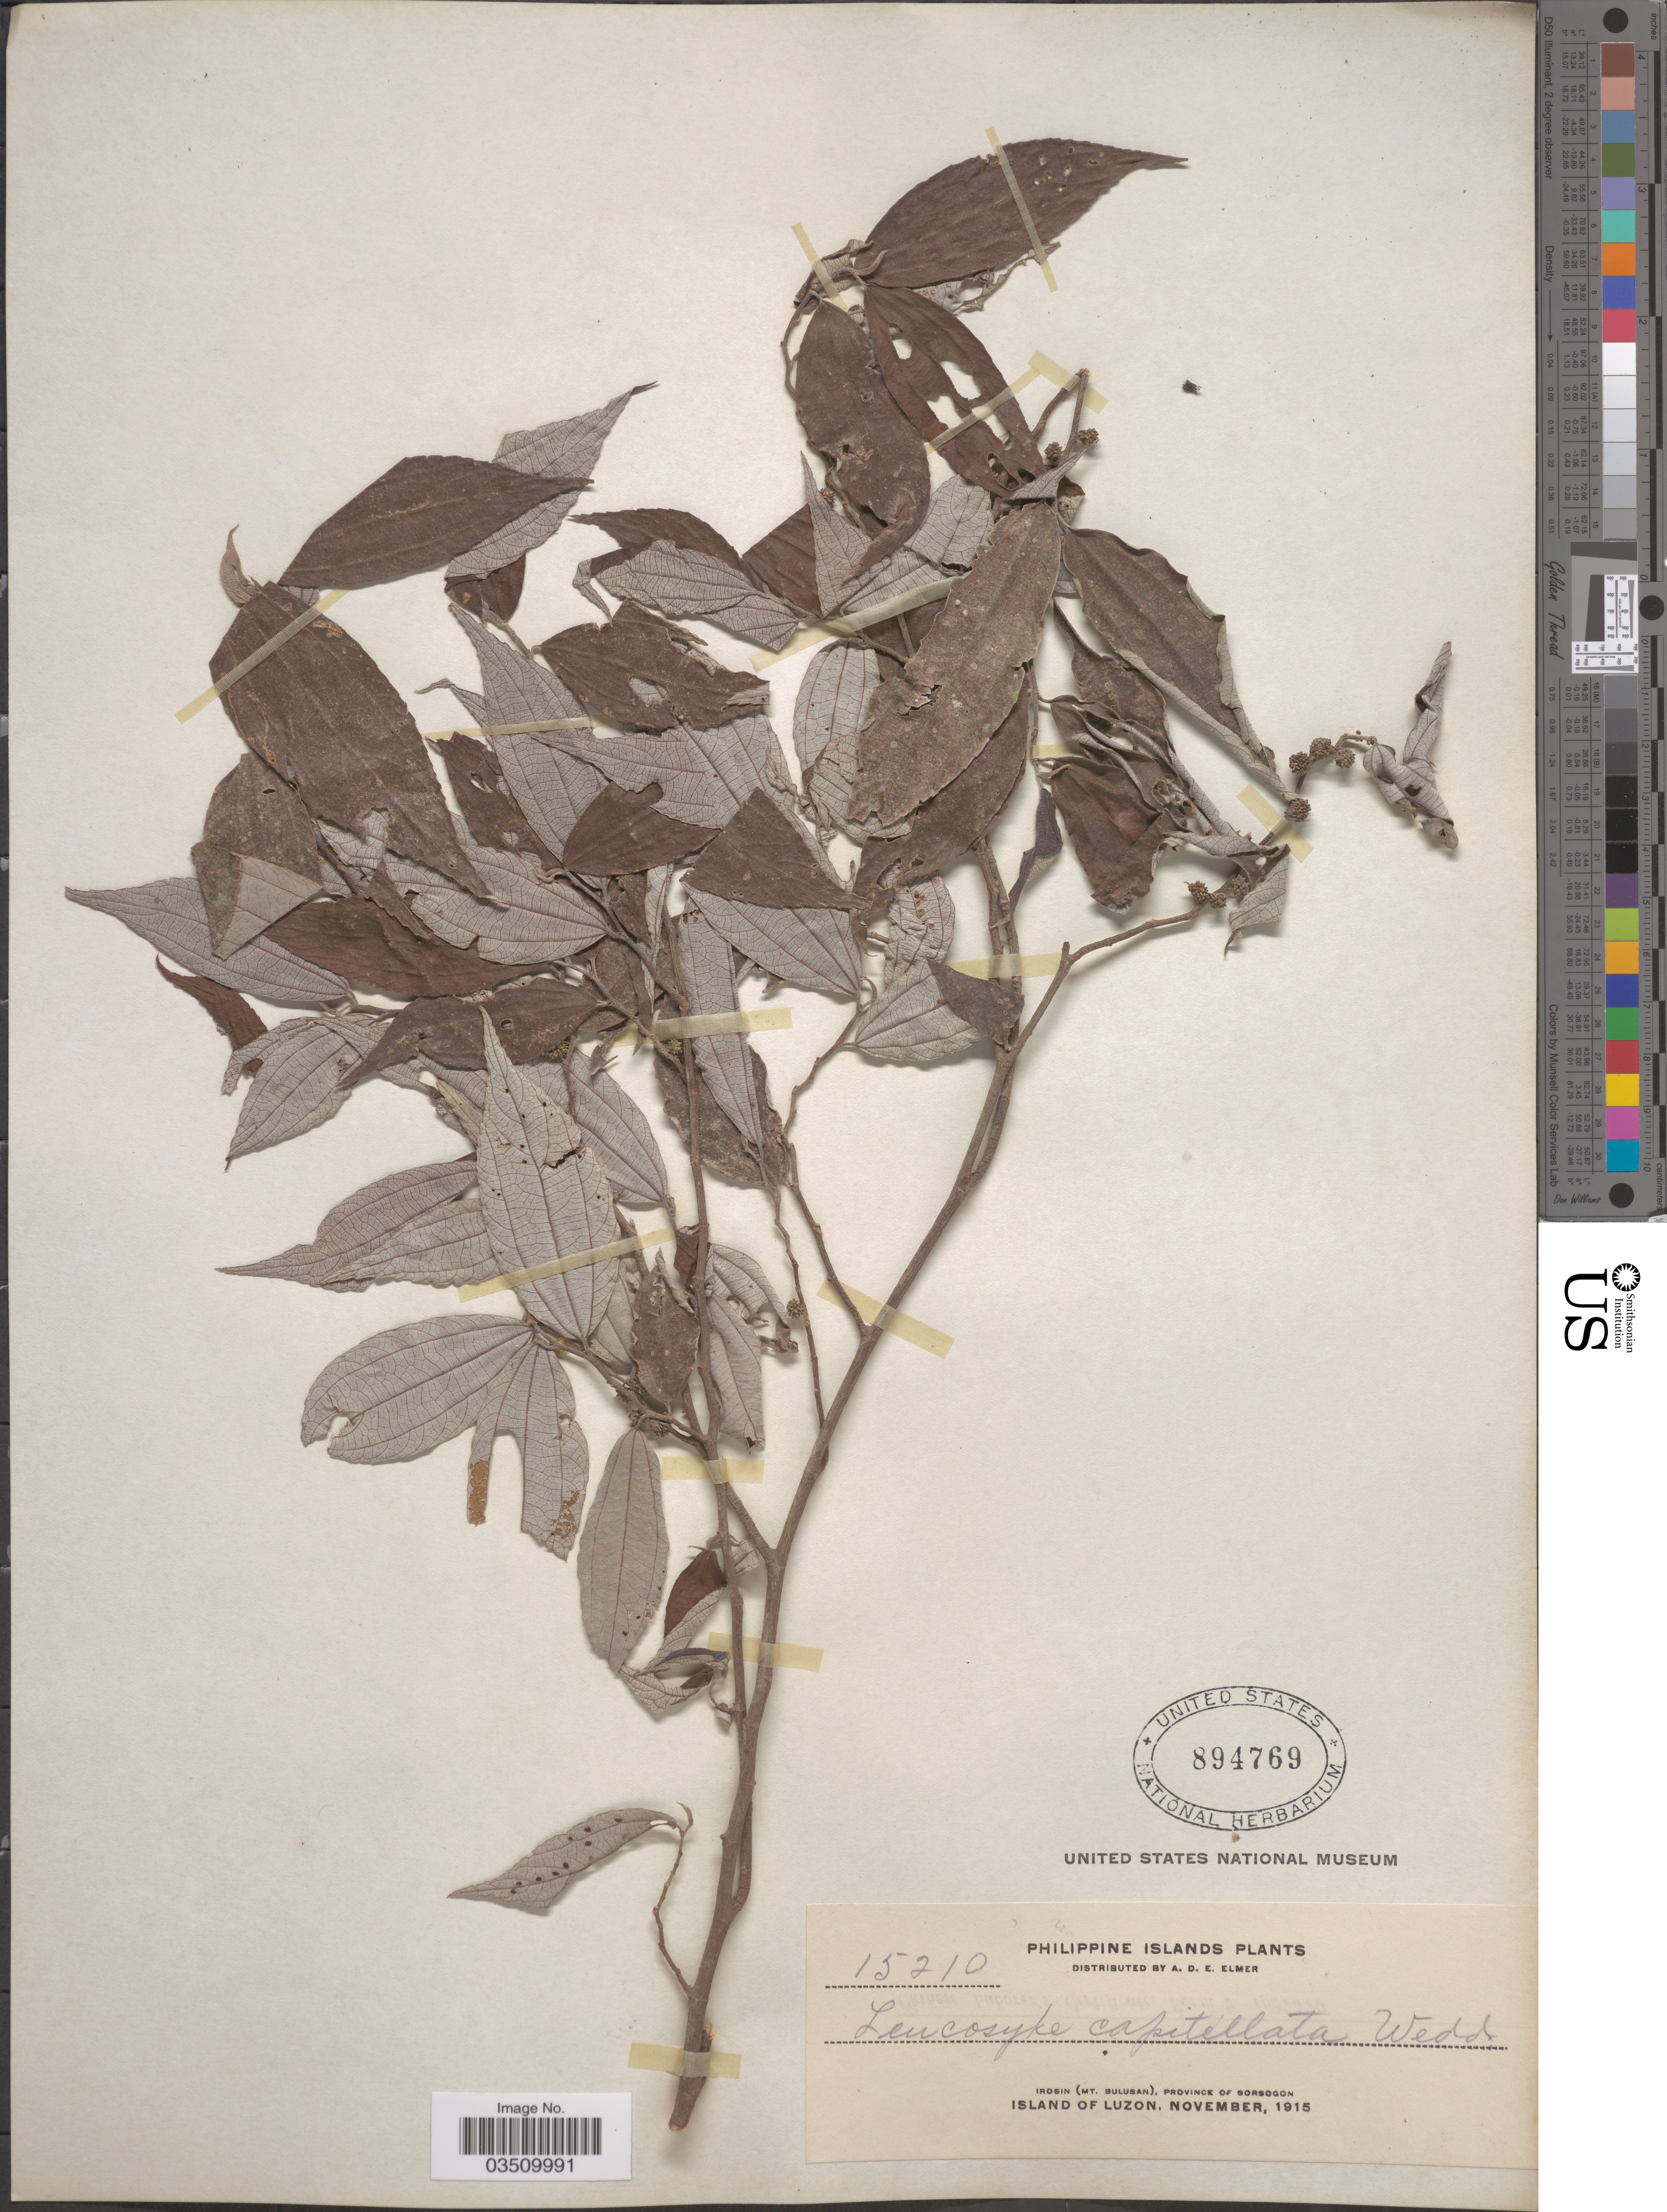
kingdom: Plantae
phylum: Tracheophyta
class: Magnoliopsida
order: Rosales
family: Urticaceae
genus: Leucosyke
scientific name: Leucosyke capitellata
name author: (Poir.) Wedd.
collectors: A. D. E. Elmer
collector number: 15210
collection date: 1915-11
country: Philippines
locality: Philippine Islands. Irosin (Mt. Bulusan), Province of Sorsogon. Island of Luzon.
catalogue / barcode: US 894769